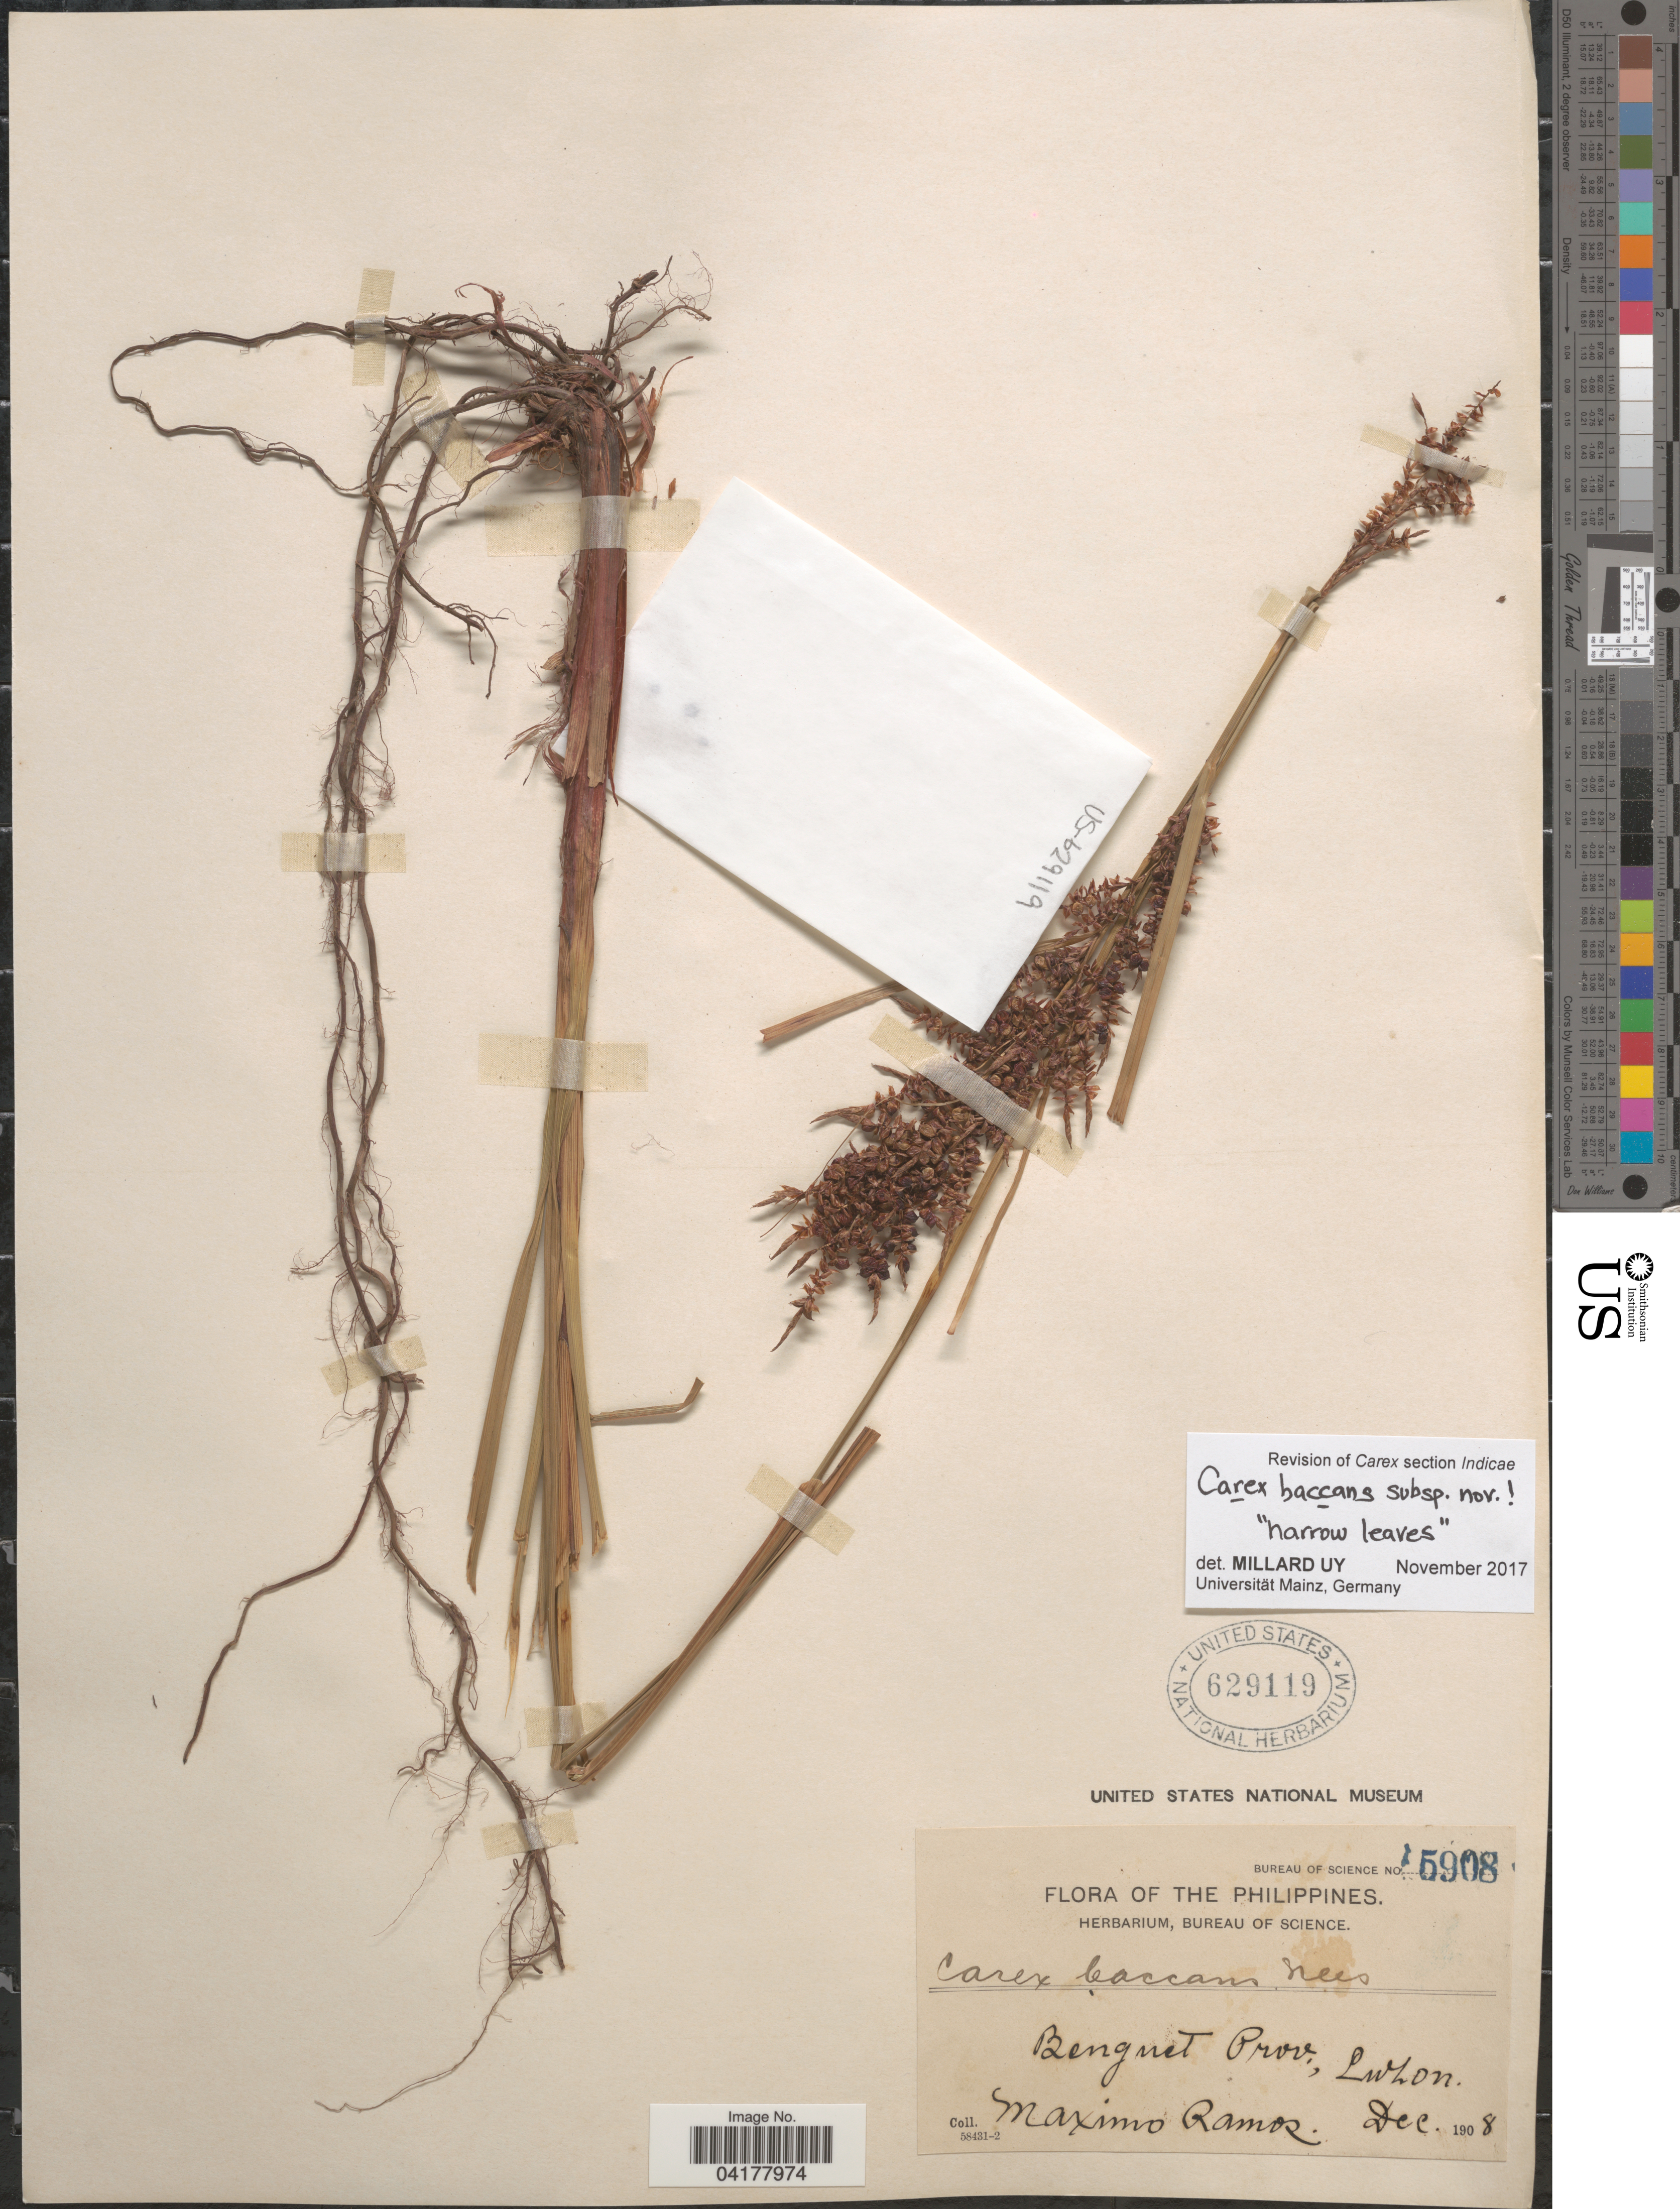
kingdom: Plantae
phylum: Tracheophyta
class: Liliopsida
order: Poales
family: Cyperaceae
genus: Carex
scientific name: Carex baccans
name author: Nees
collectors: M. Ramos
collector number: Bureau of Science 5908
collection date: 1908-12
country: Philippines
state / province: Cordillera (Administrative Region)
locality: Benguet Prov., Luzon.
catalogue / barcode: US 629119